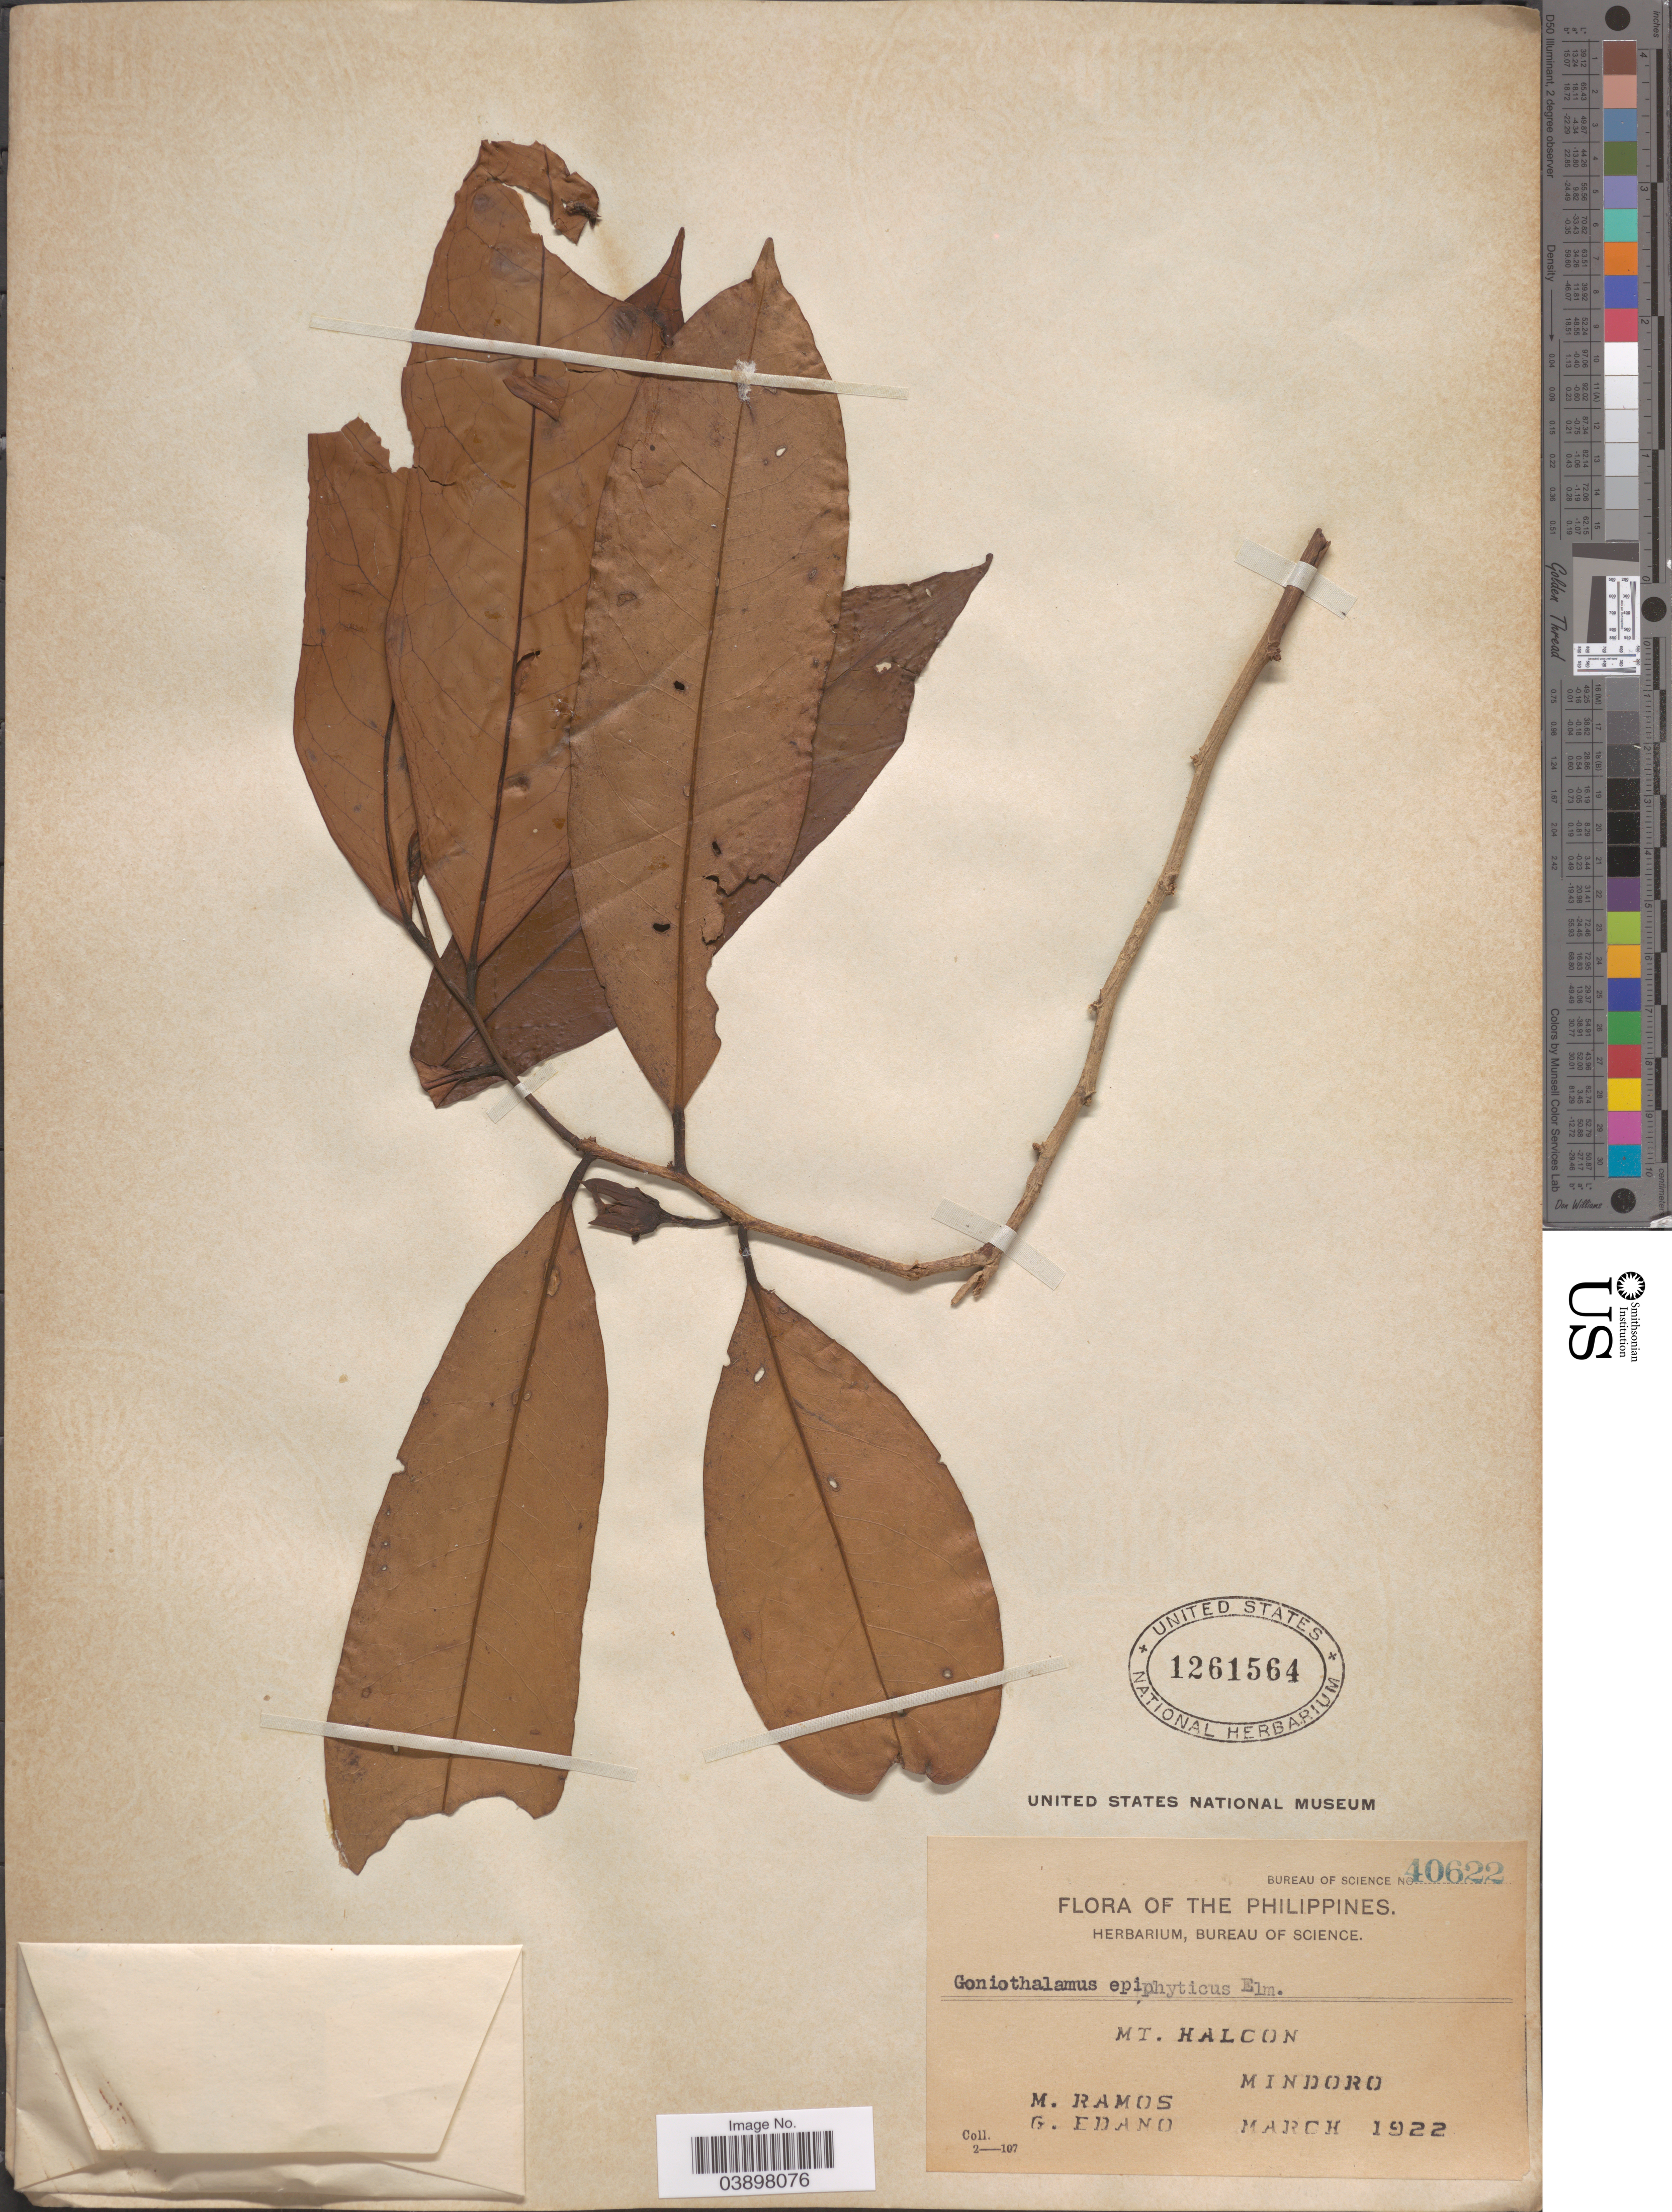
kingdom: Plantae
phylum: Tracheophyta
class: Magnoliopsida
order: Magnoliales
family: Annonaceae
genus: Goniothalamus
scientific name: Goniothalamus epiphyticus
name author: Elmer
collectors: M. Ramos & G. Edaño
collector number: Bureau of Science 40622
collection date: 1922-03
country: Philippines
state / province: Mimaropa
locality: Mt. Halcon, Mindoro.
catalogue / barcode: US 1261564